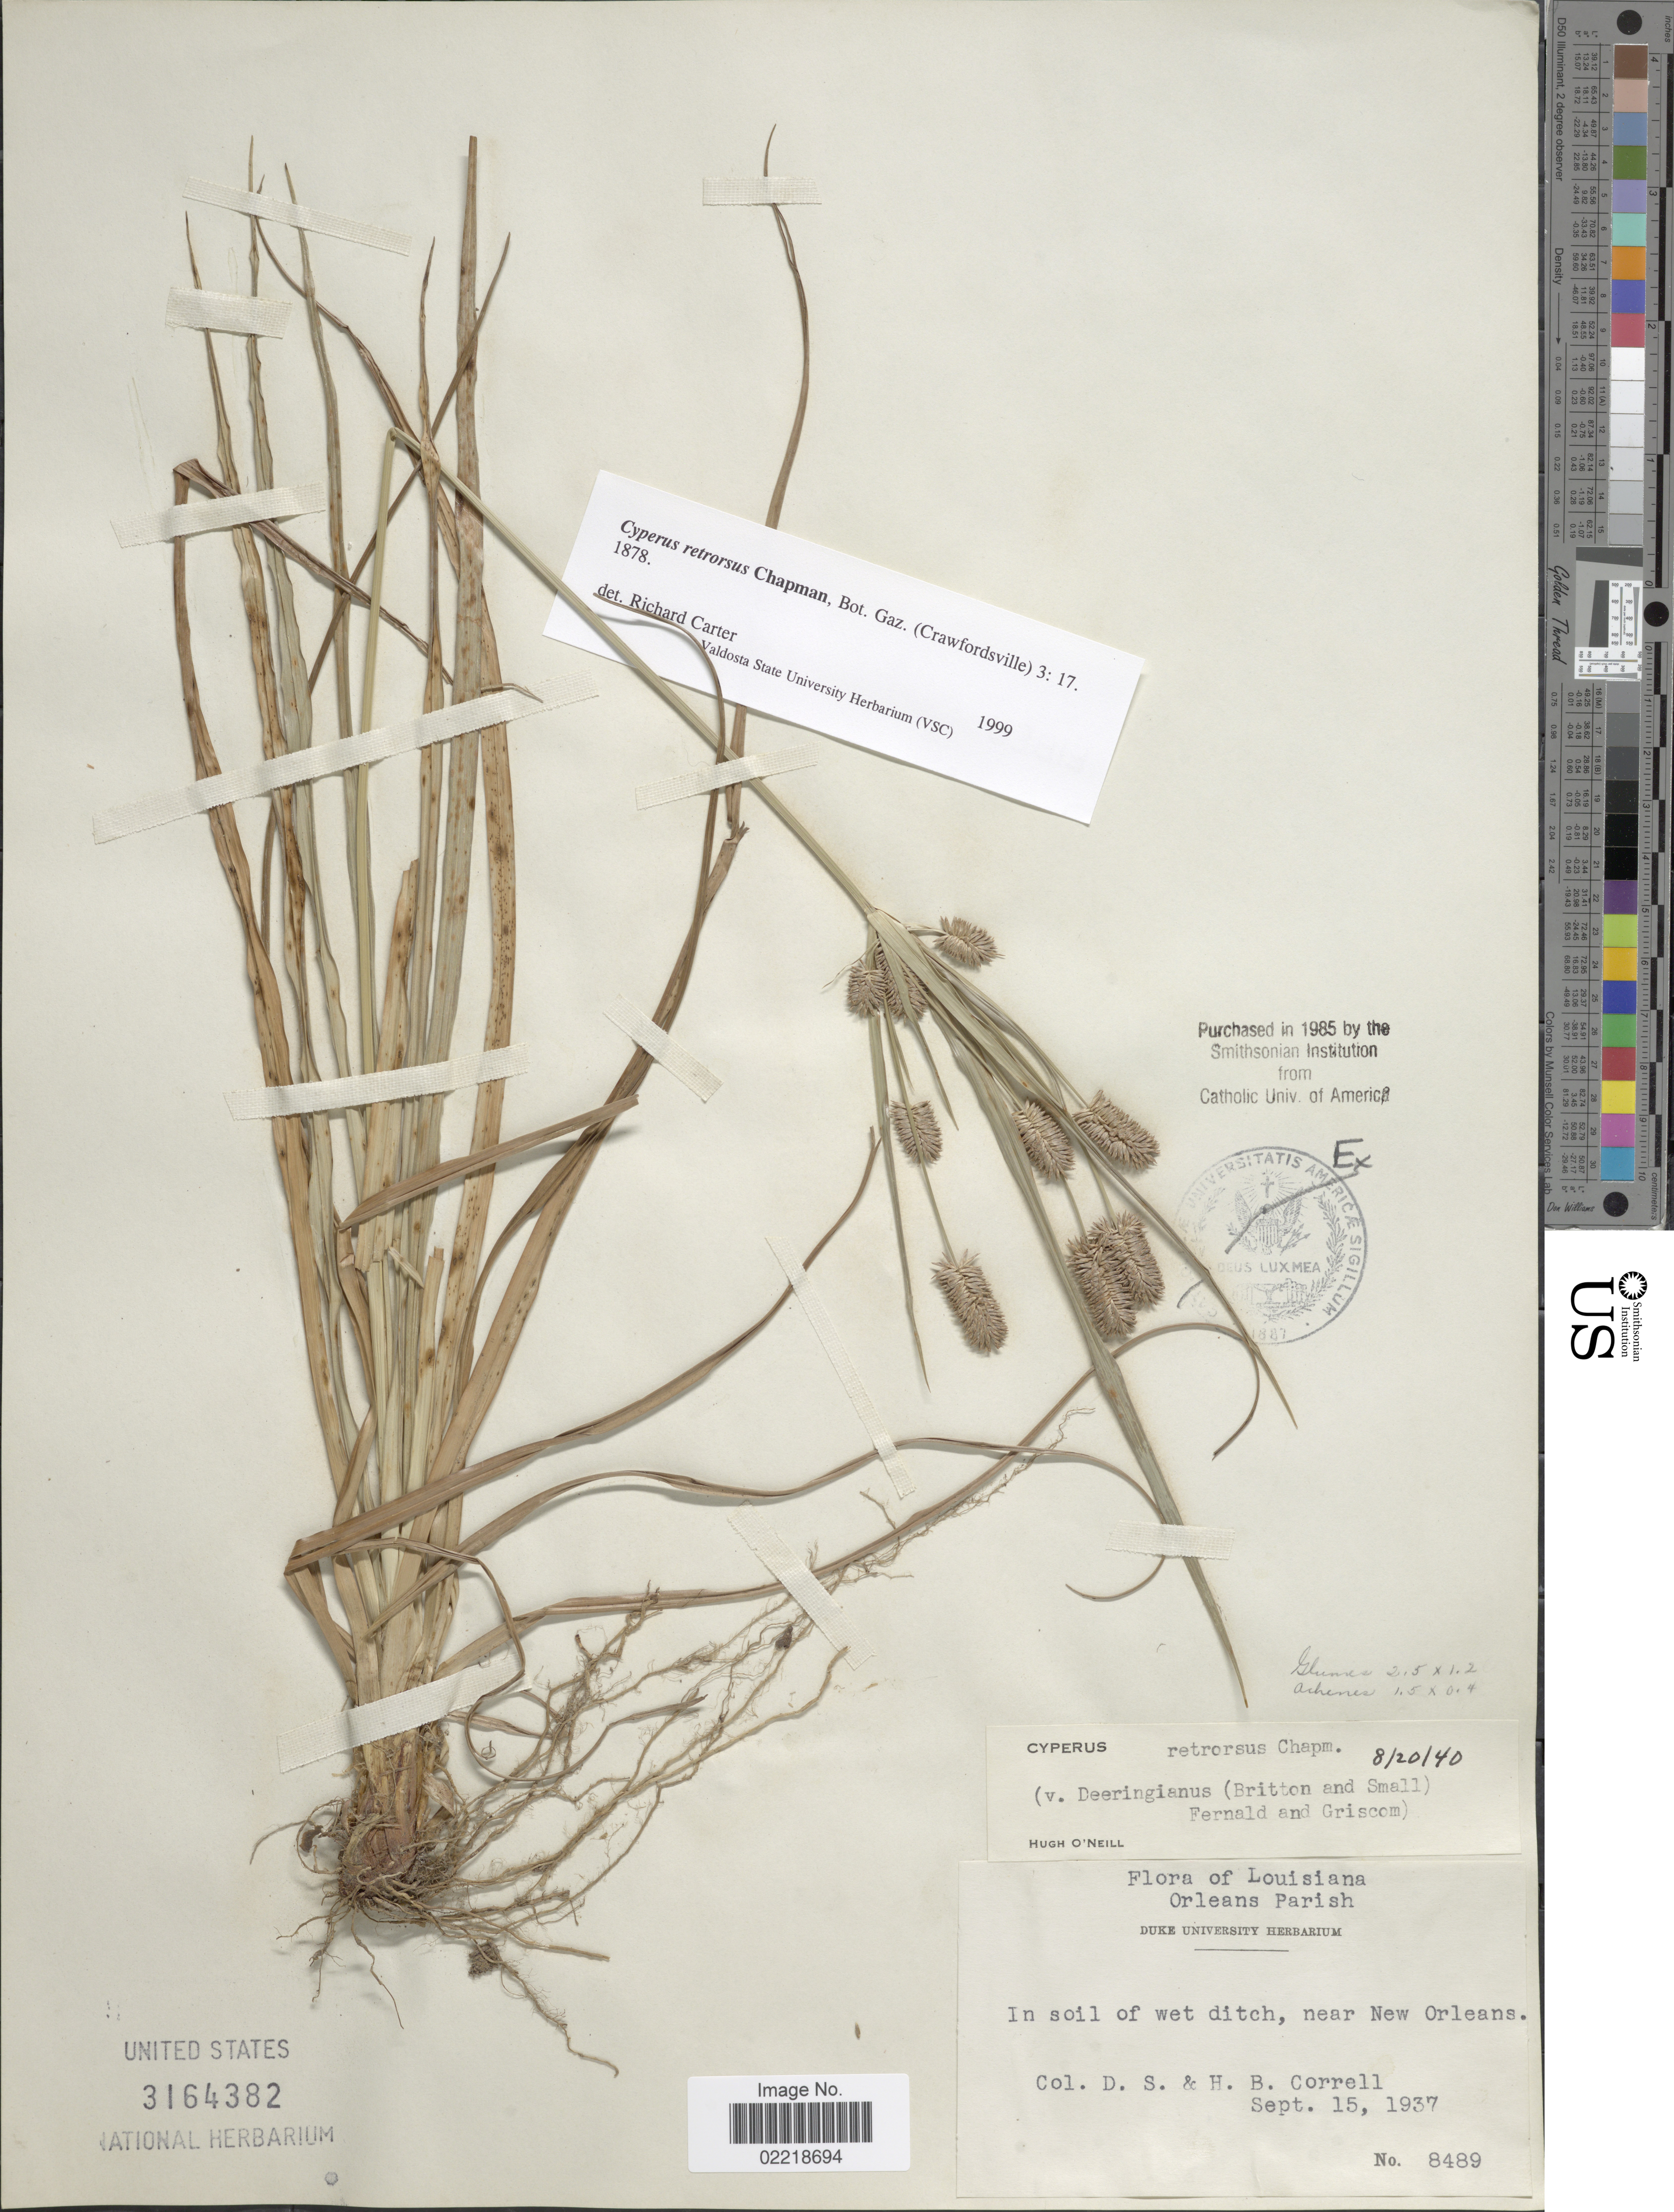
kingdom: Plantae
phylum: Tracheophyta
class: Liliopsida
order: Poales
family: Cyperaceae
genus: Cyperus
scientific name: Cyperus retrorsus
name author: Chapm.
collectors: D. S. Correll & H. Correll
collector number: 8489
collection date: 1937-09-15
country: United States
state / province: Louisiana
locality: Orleans Parish. near New Orleans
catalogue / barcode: US 3164382